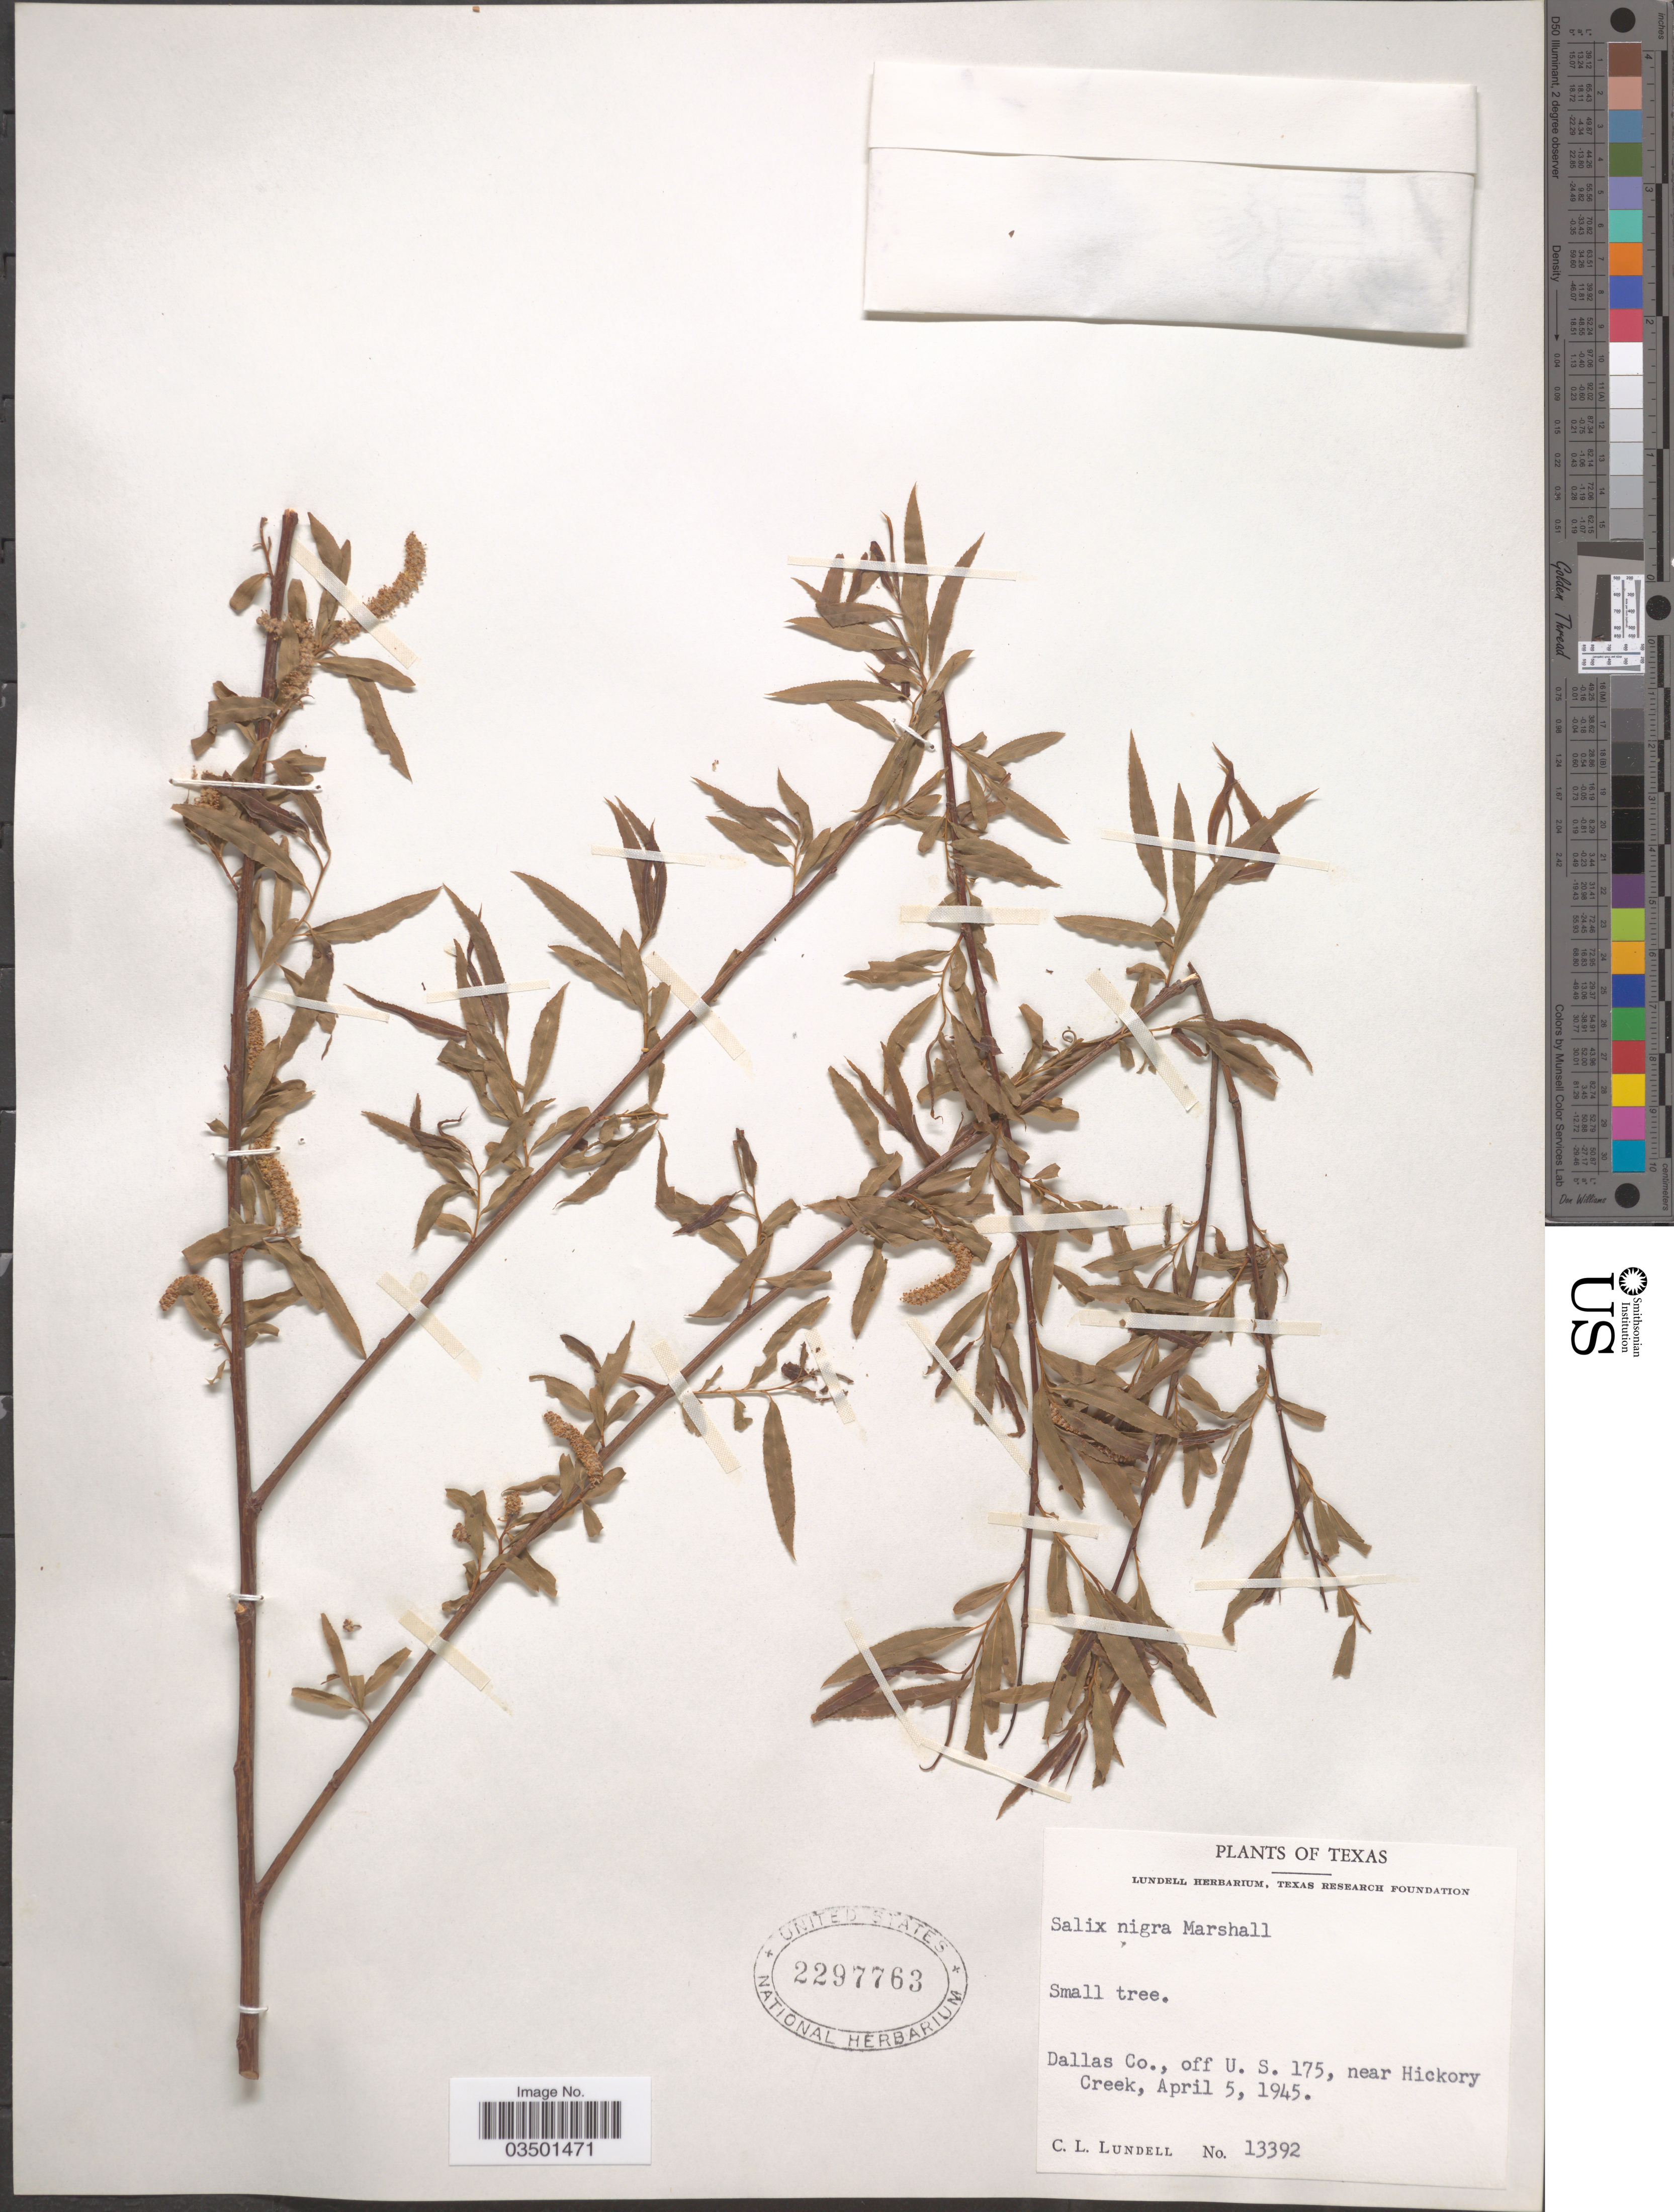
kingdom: Plantae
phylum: Tracheophyta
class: Magnoliopsida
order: Malpighiales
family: Salicaceae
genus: Salix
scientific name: Salix nigra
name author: Marshall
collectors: C. L. Lundell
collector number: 13392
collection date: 1945-04-05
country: United States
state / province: Texas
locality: Dallas Co., off U.S. 175, near Hickory Creek.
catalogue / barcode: US 2297763